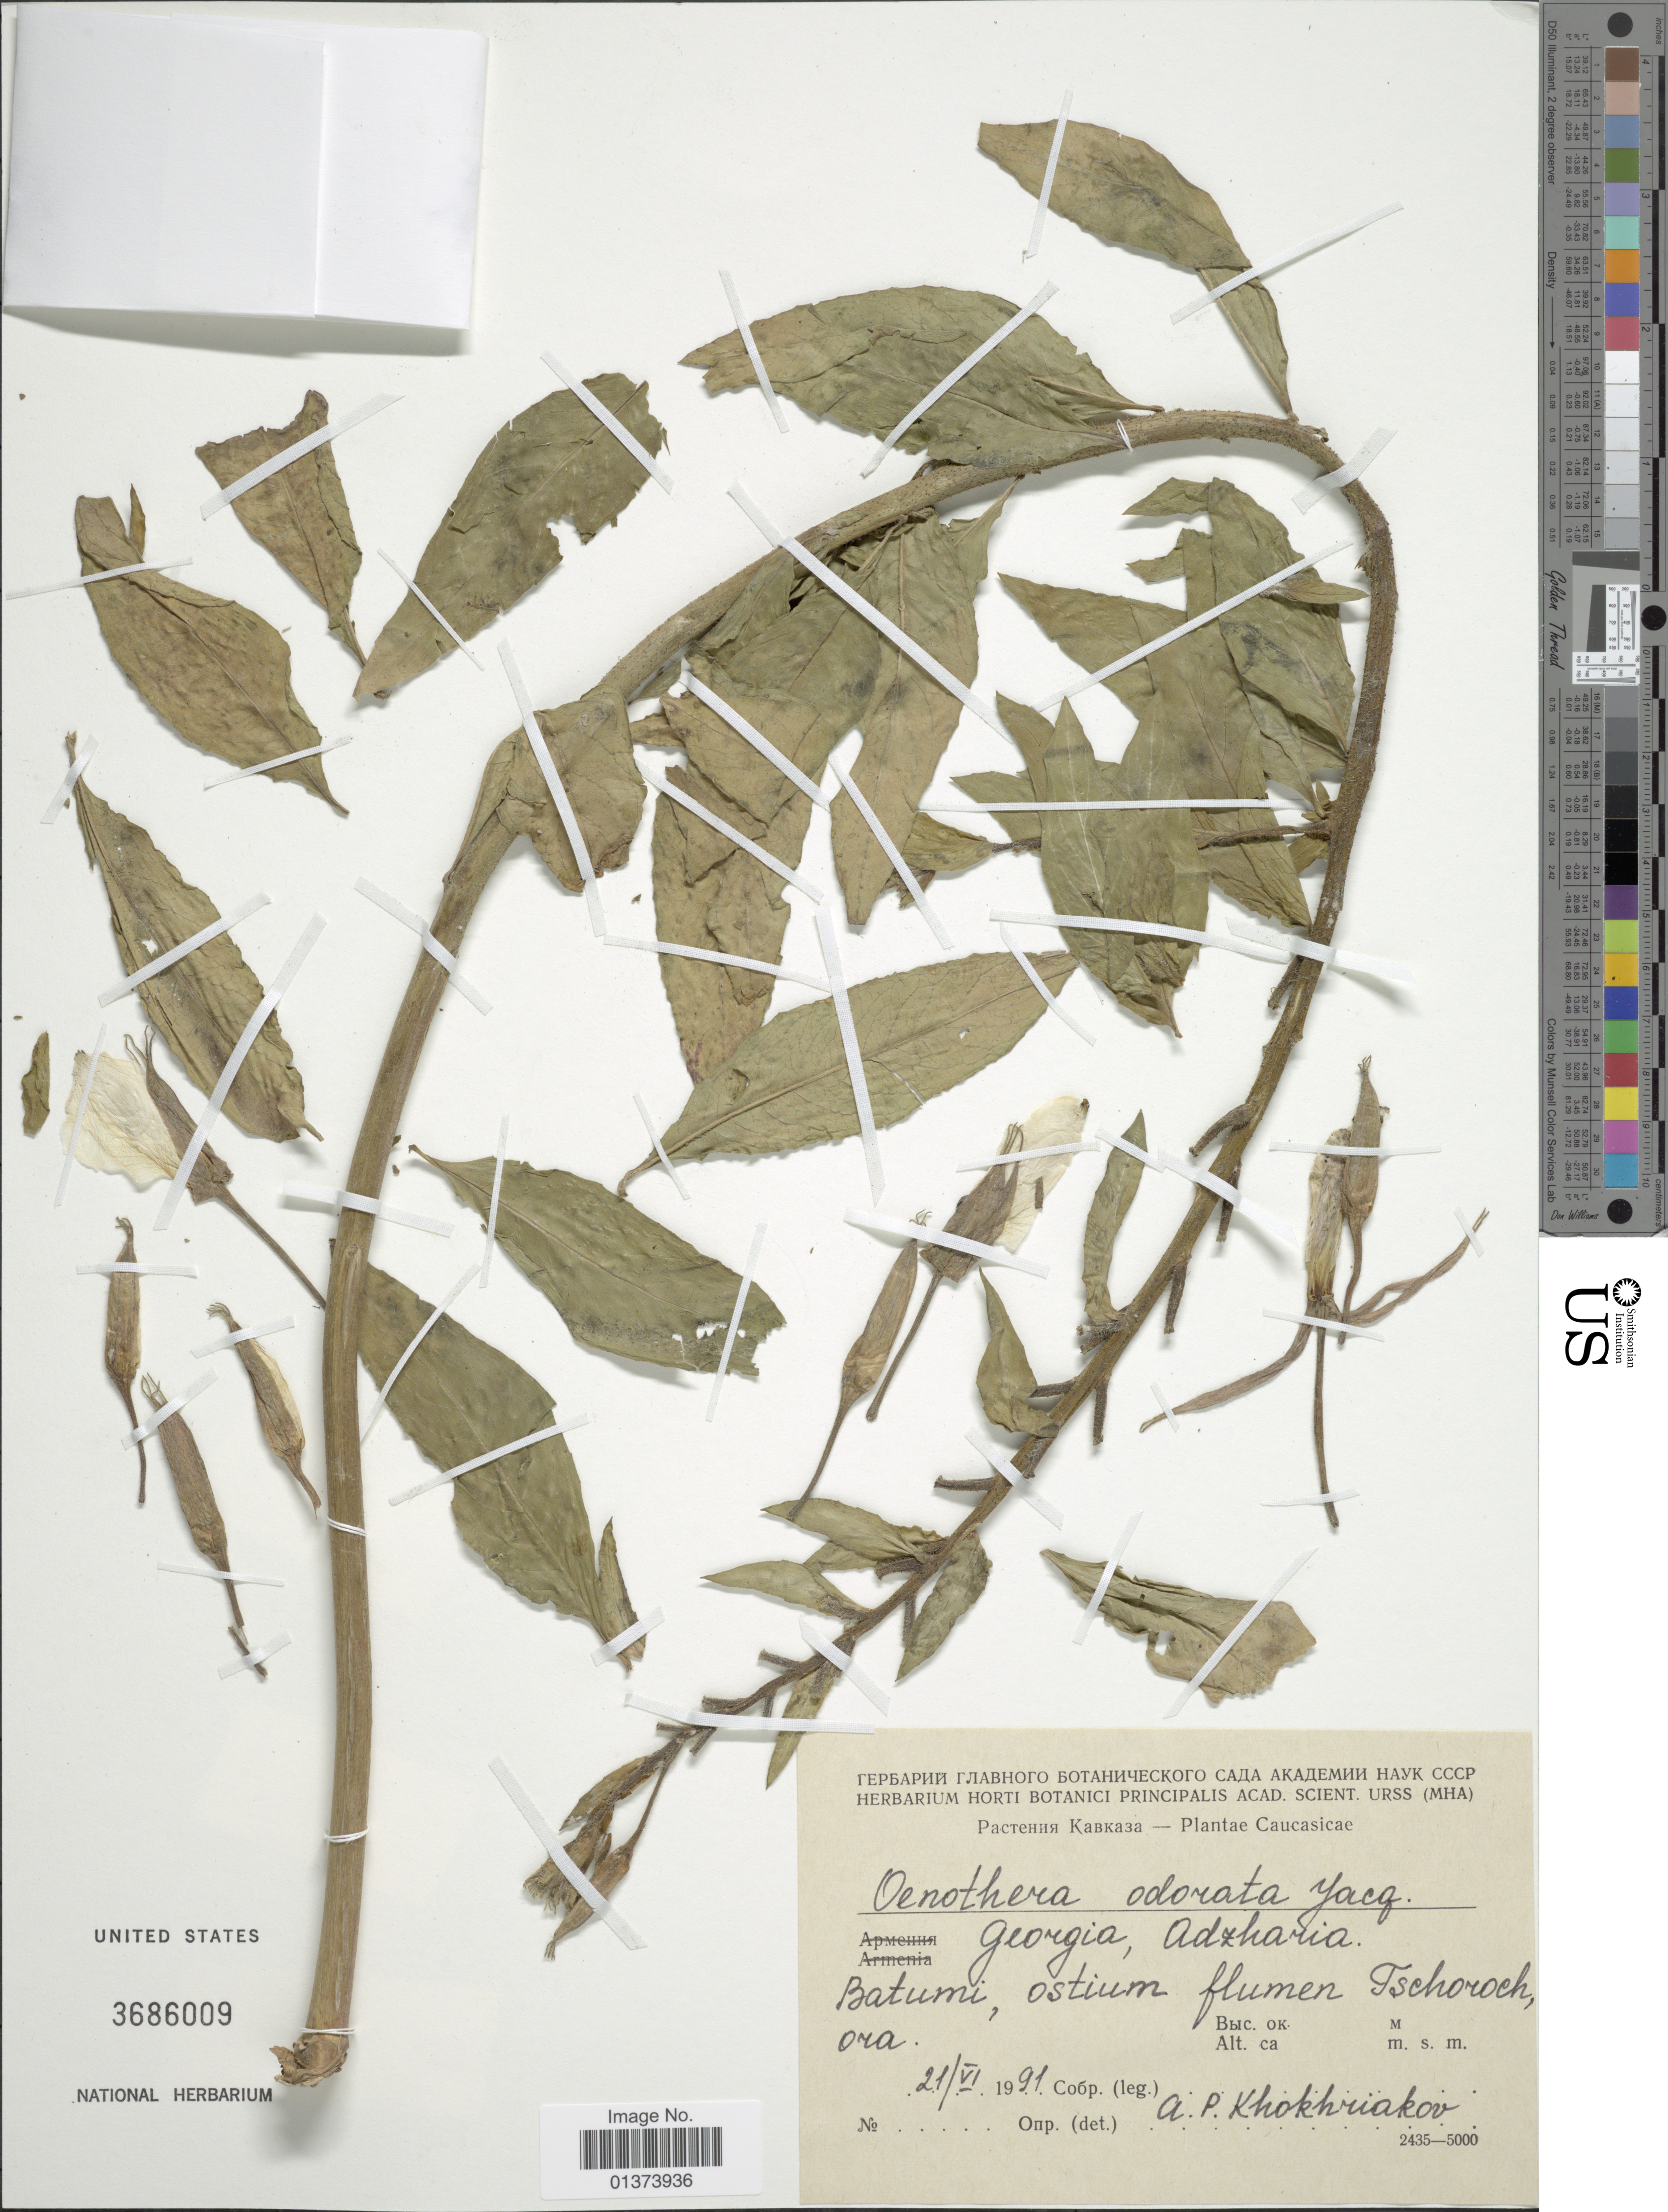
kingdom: Plantae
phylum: Tracheophyta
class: Magnoliopsida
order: Myrtales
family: Onagraceae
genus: Oenothera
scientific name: Oenothera odorata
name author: Jacq.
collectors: A. Khokhriakov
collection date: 1991-06-21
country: Georgia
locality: Batumi, ostium flumen Tschoroch, ora [interpreted]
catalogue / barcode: US 3686009